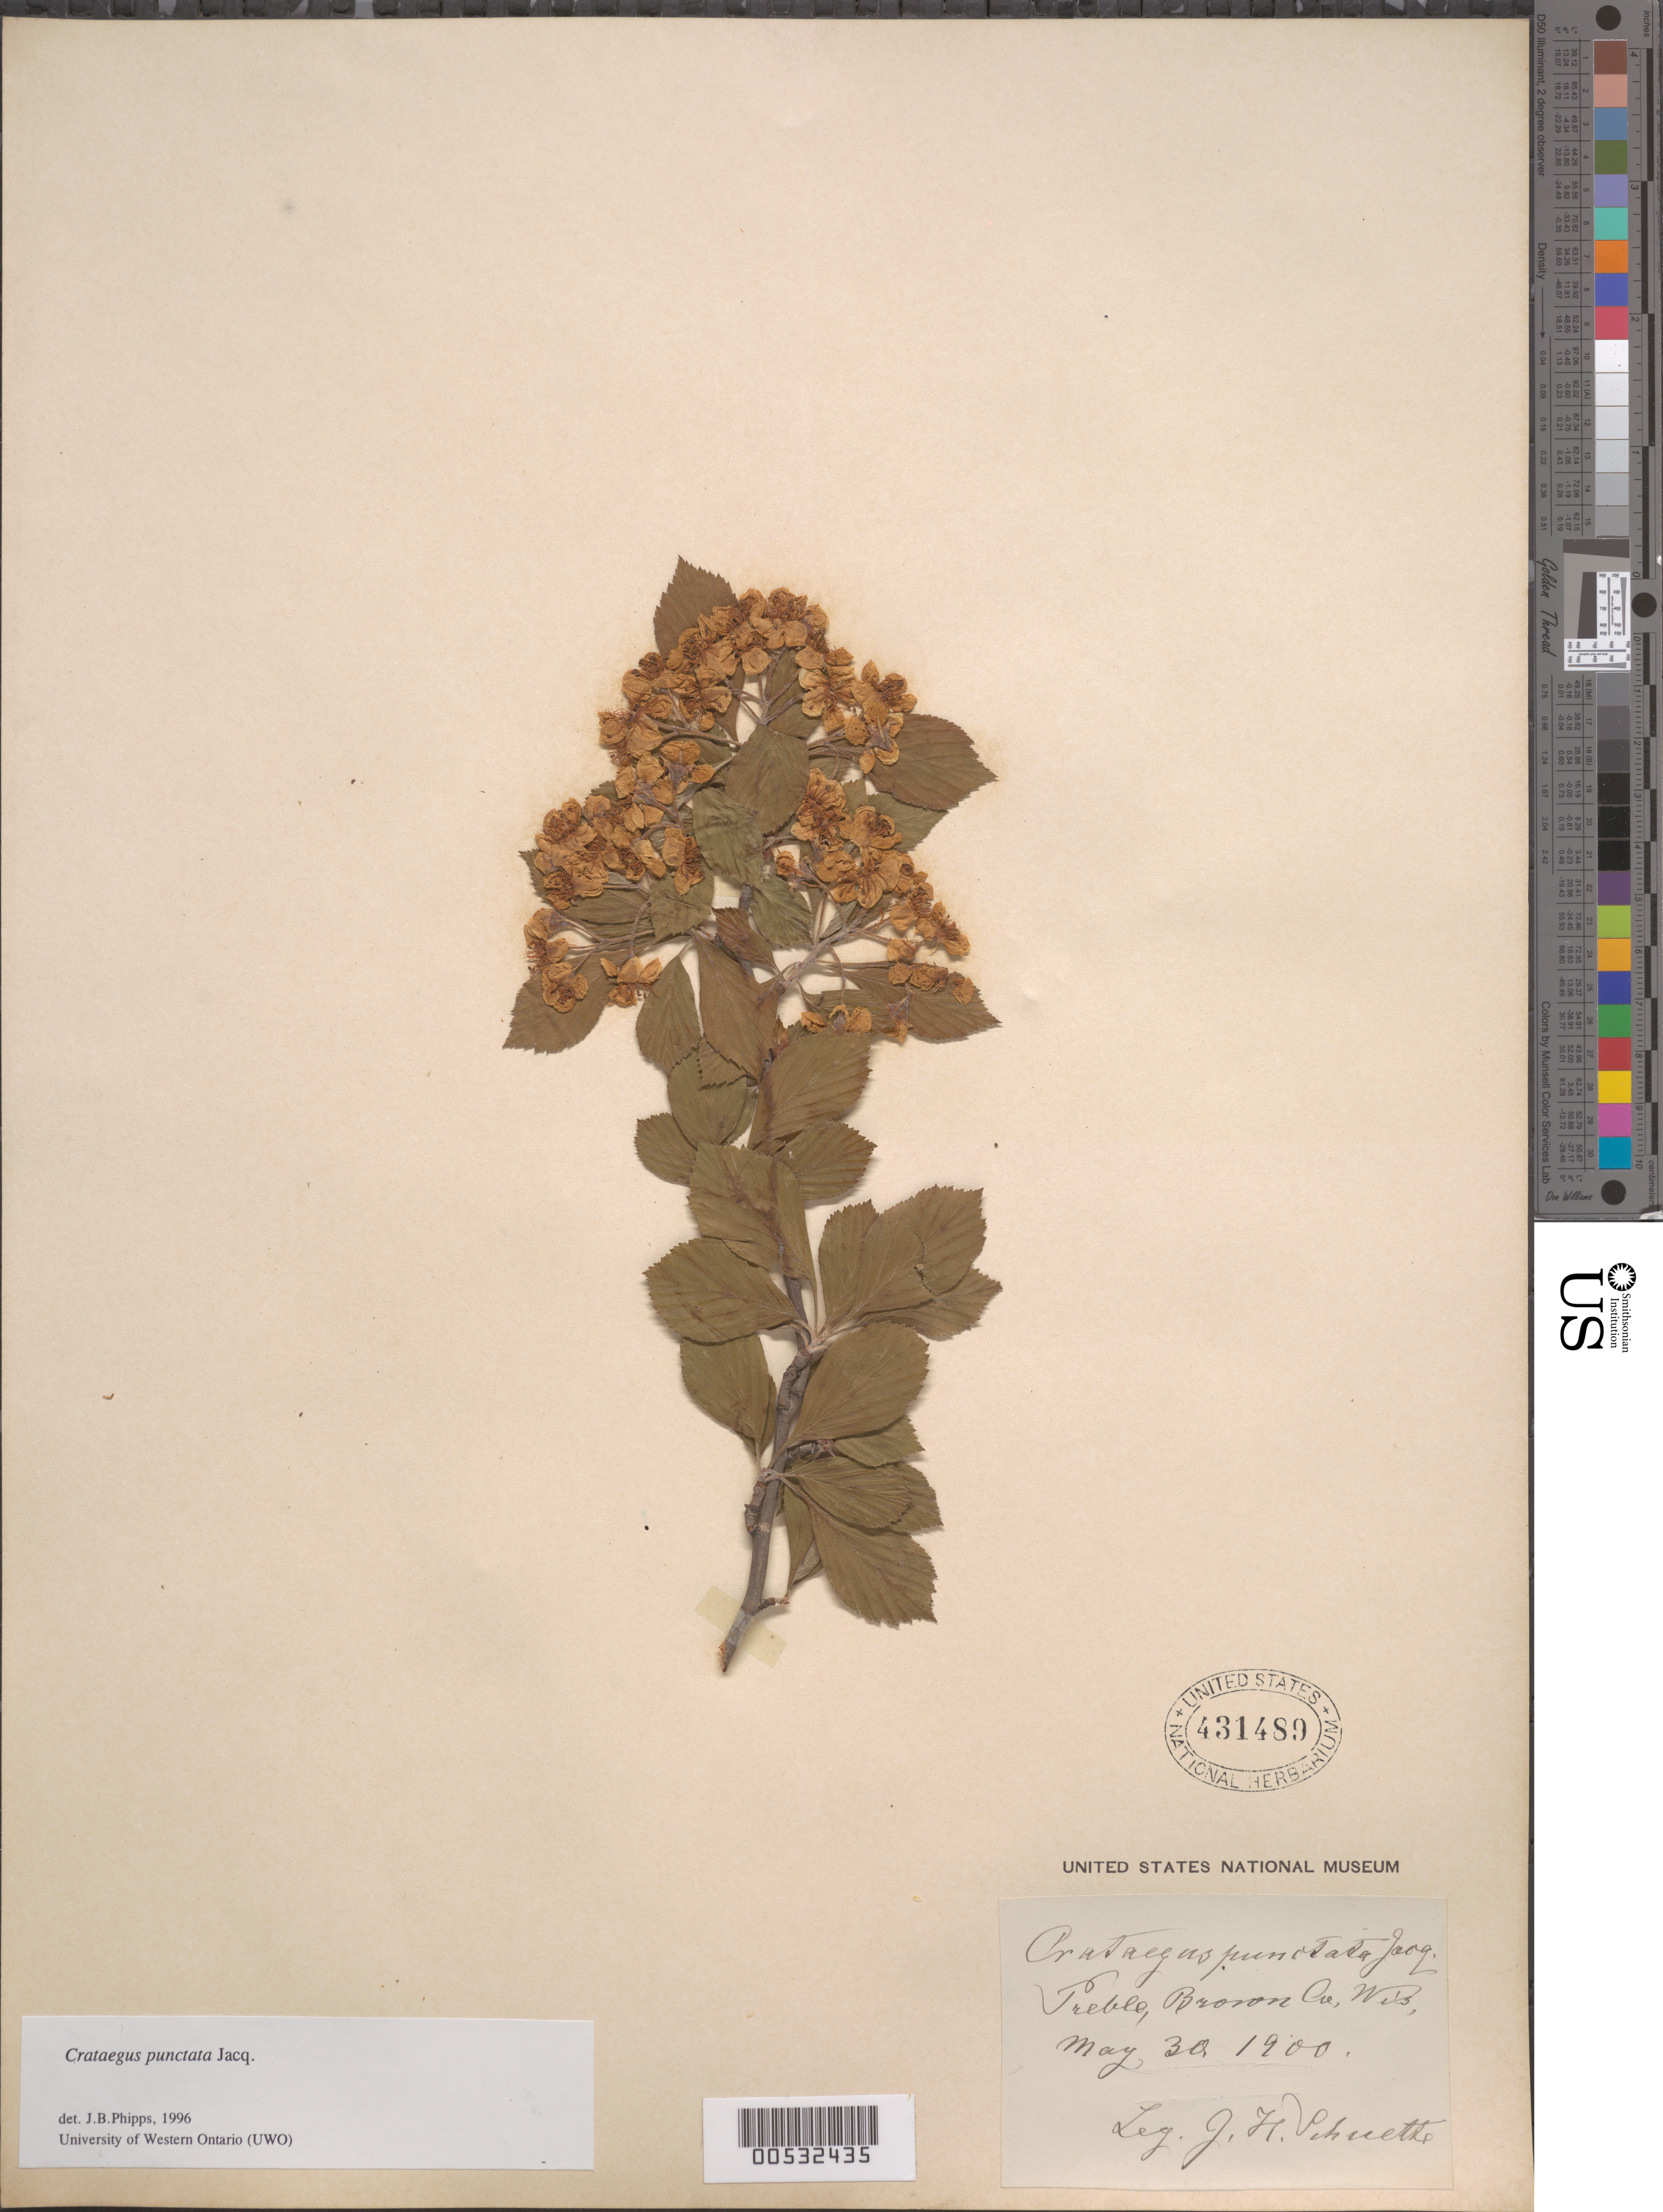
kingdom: Plantae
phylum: Tracheophyta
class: Magnoliopsida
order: Rosales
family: Rosaceae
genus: Crataegus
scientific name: Crataegus punctata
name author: Jacq.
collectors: J. H. Schuette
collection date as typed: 30 May 1900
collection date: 1900-05-30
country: United States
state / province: Wisconsin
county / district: Brown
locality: Treble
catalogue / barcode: US 431489